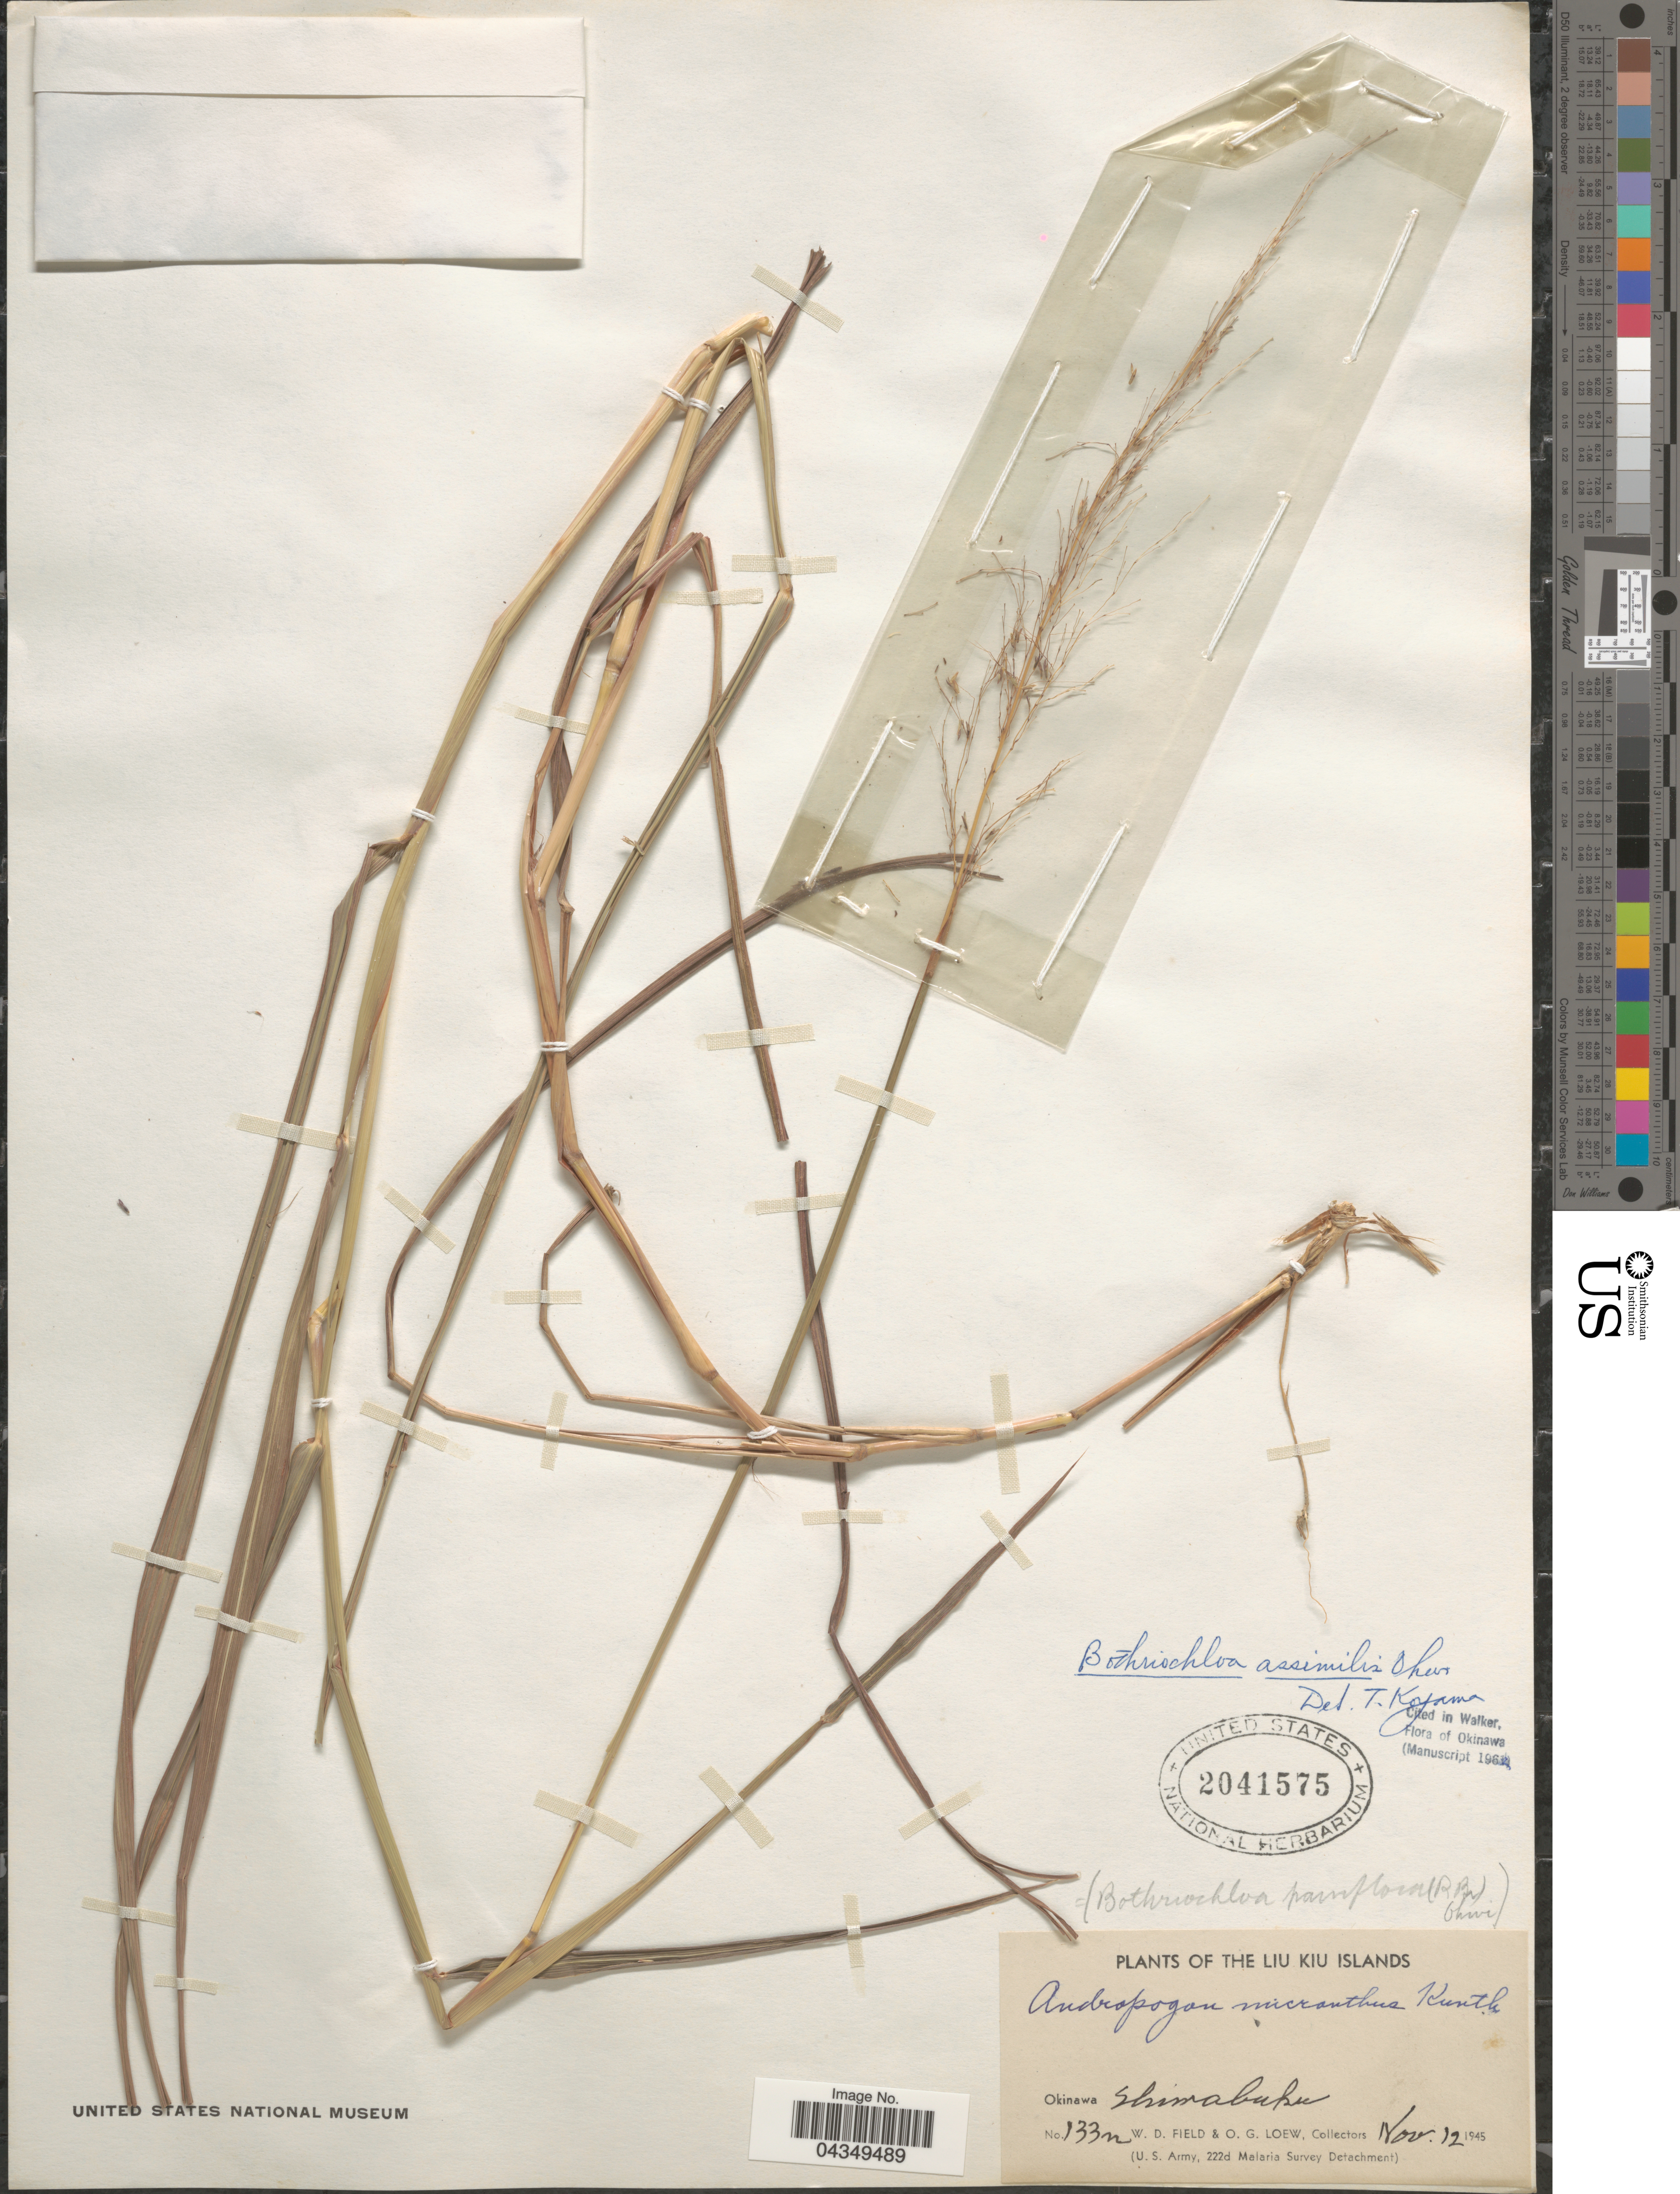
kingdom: Plantae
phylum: Tracheophyta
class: Liliopsida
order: Poales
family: Poaceae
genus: Capillipedium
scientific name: Capillipedium parviflorum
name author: (R. Br.) Stapf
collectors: W. D. Field & O. G. Loew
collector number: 133n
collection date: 1945-11-12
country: Japan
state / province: Okinawa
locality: The Liu Kiu Islands. Shimabuku. (U.S. Army, 222d Malaria Survey Detachment).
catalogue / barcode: US 2041575